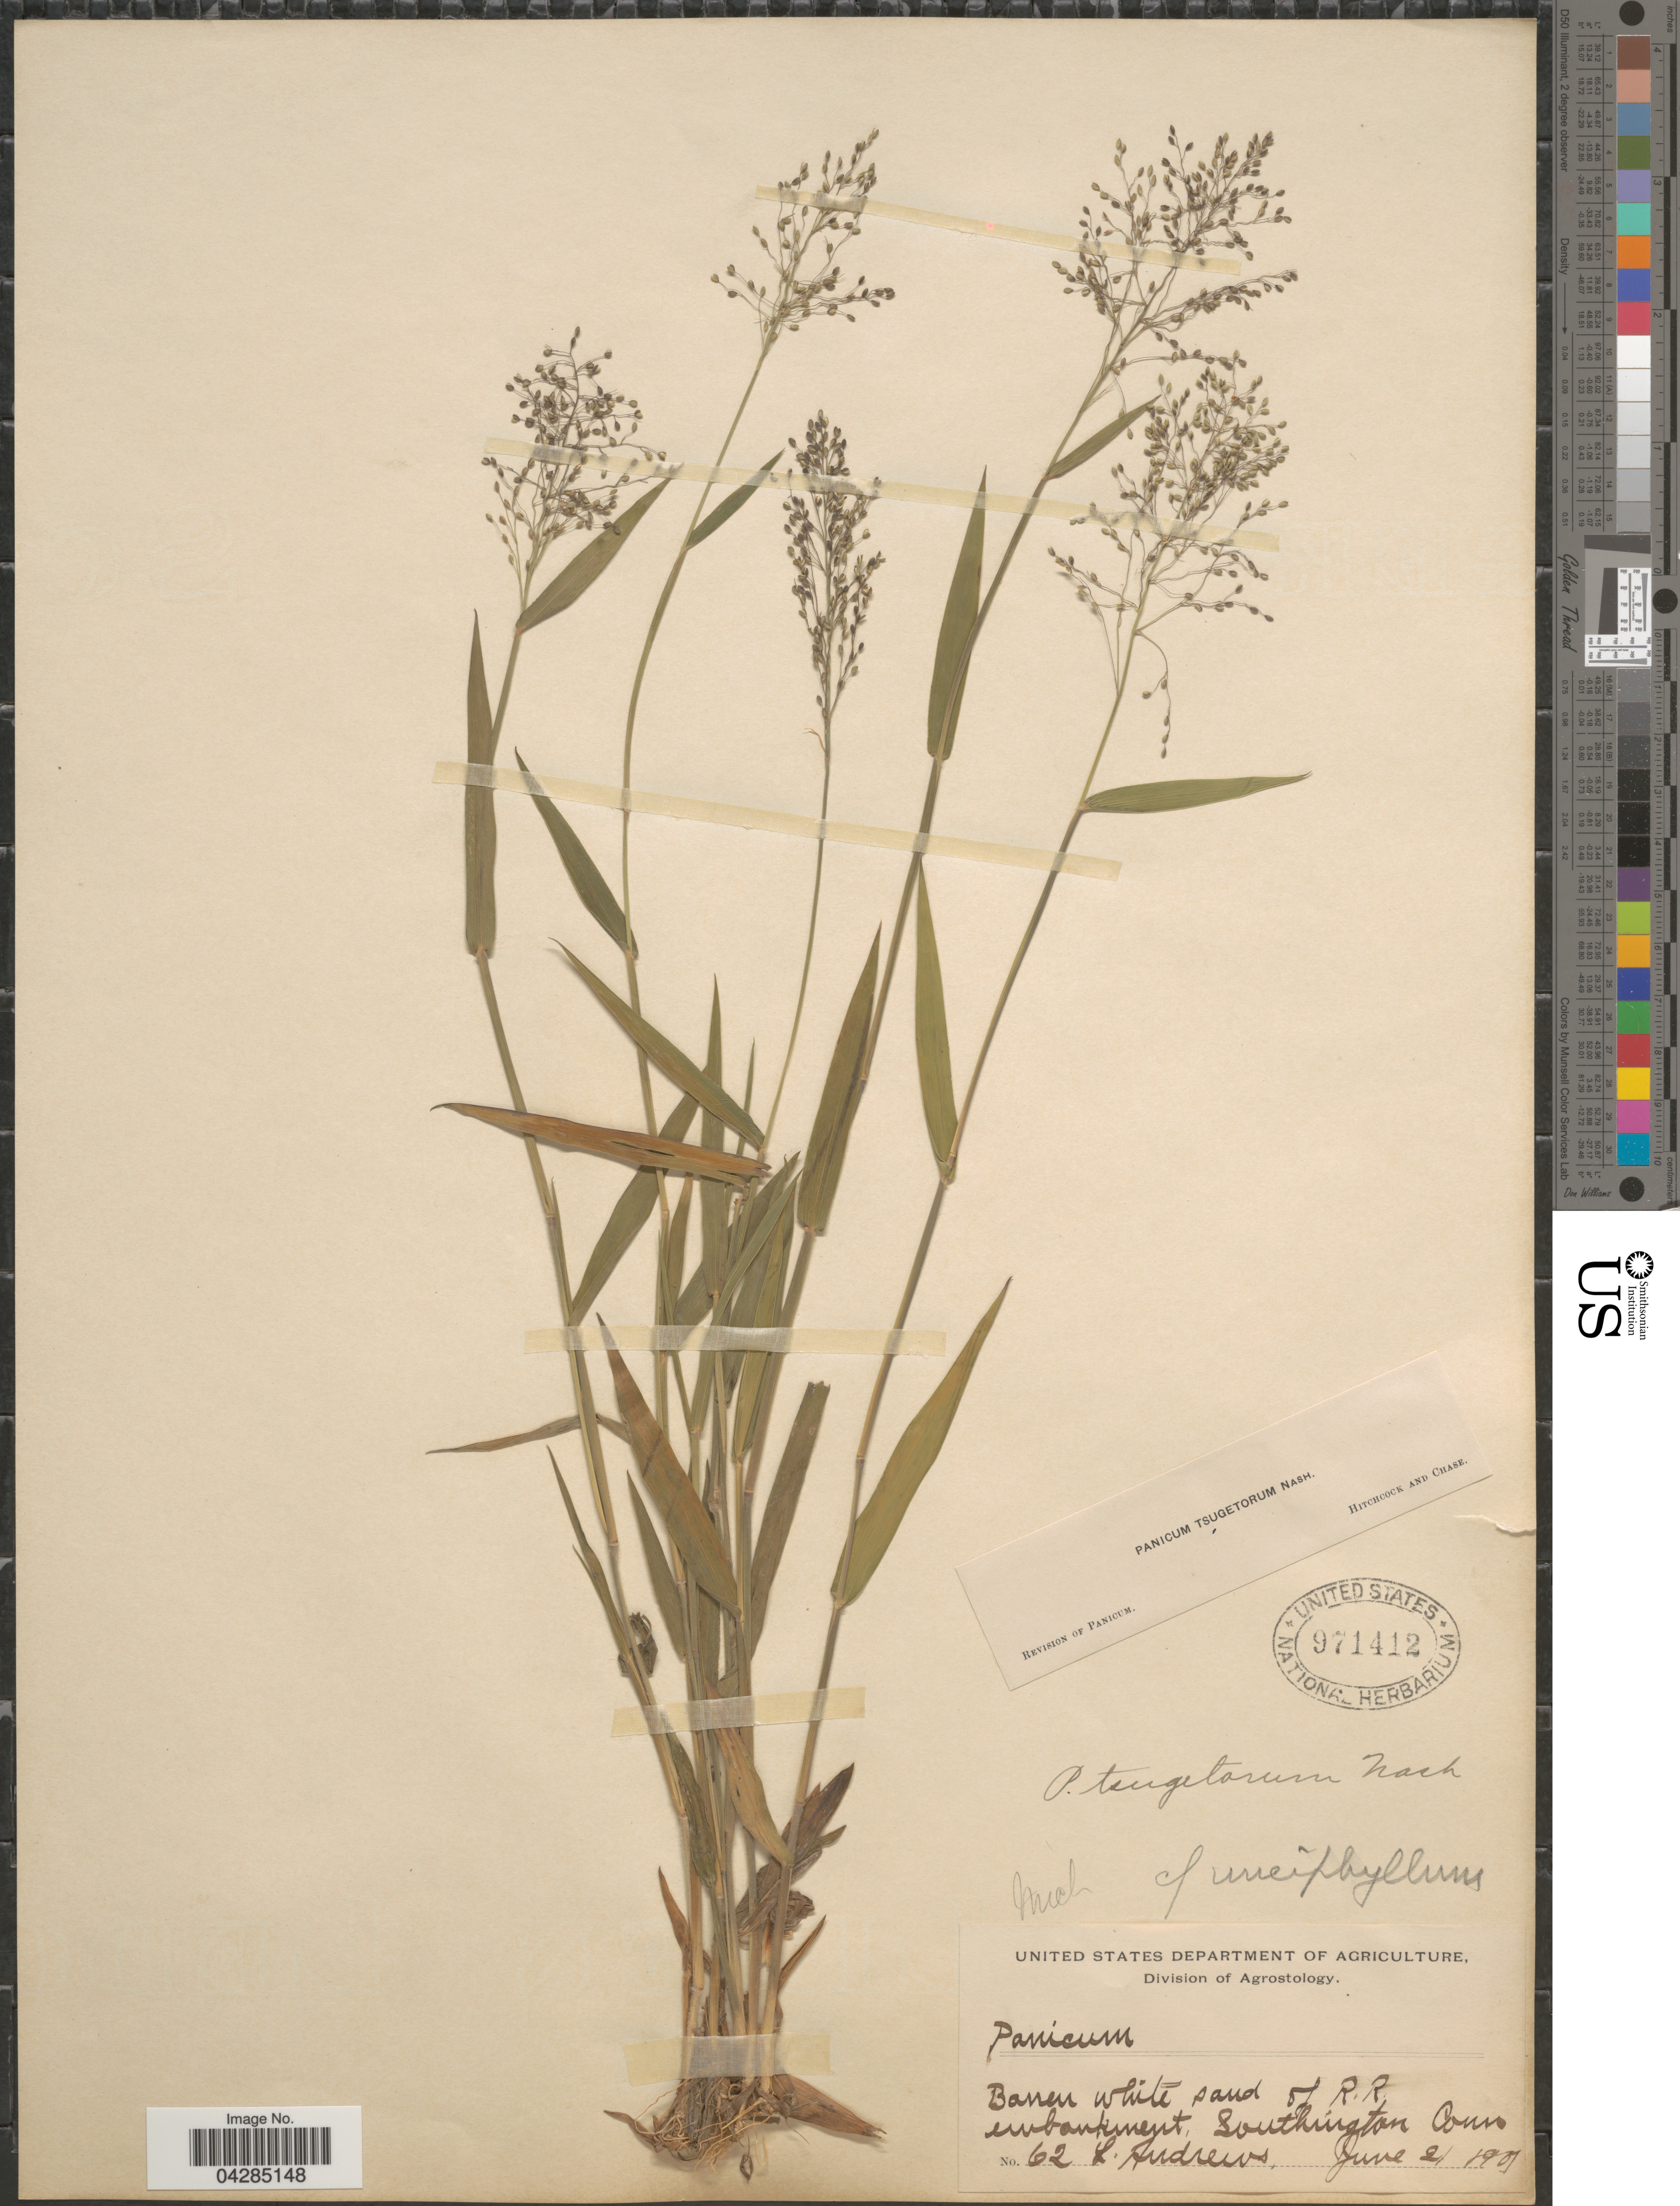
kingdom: Plantae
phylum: Tracheophyta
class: Liliopsida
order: Poales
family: Poaceae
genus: Dichanthelium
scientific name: Dichanthelium portoricense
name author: (Desv. ex Ham.) B.F. Hansen & Wunderlin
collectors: L. Andrews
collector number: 62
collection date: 1901-06-21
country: United States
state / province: Connecticut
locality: Barren white sand of R. R. embankment, Southington.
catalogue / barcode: US 971412